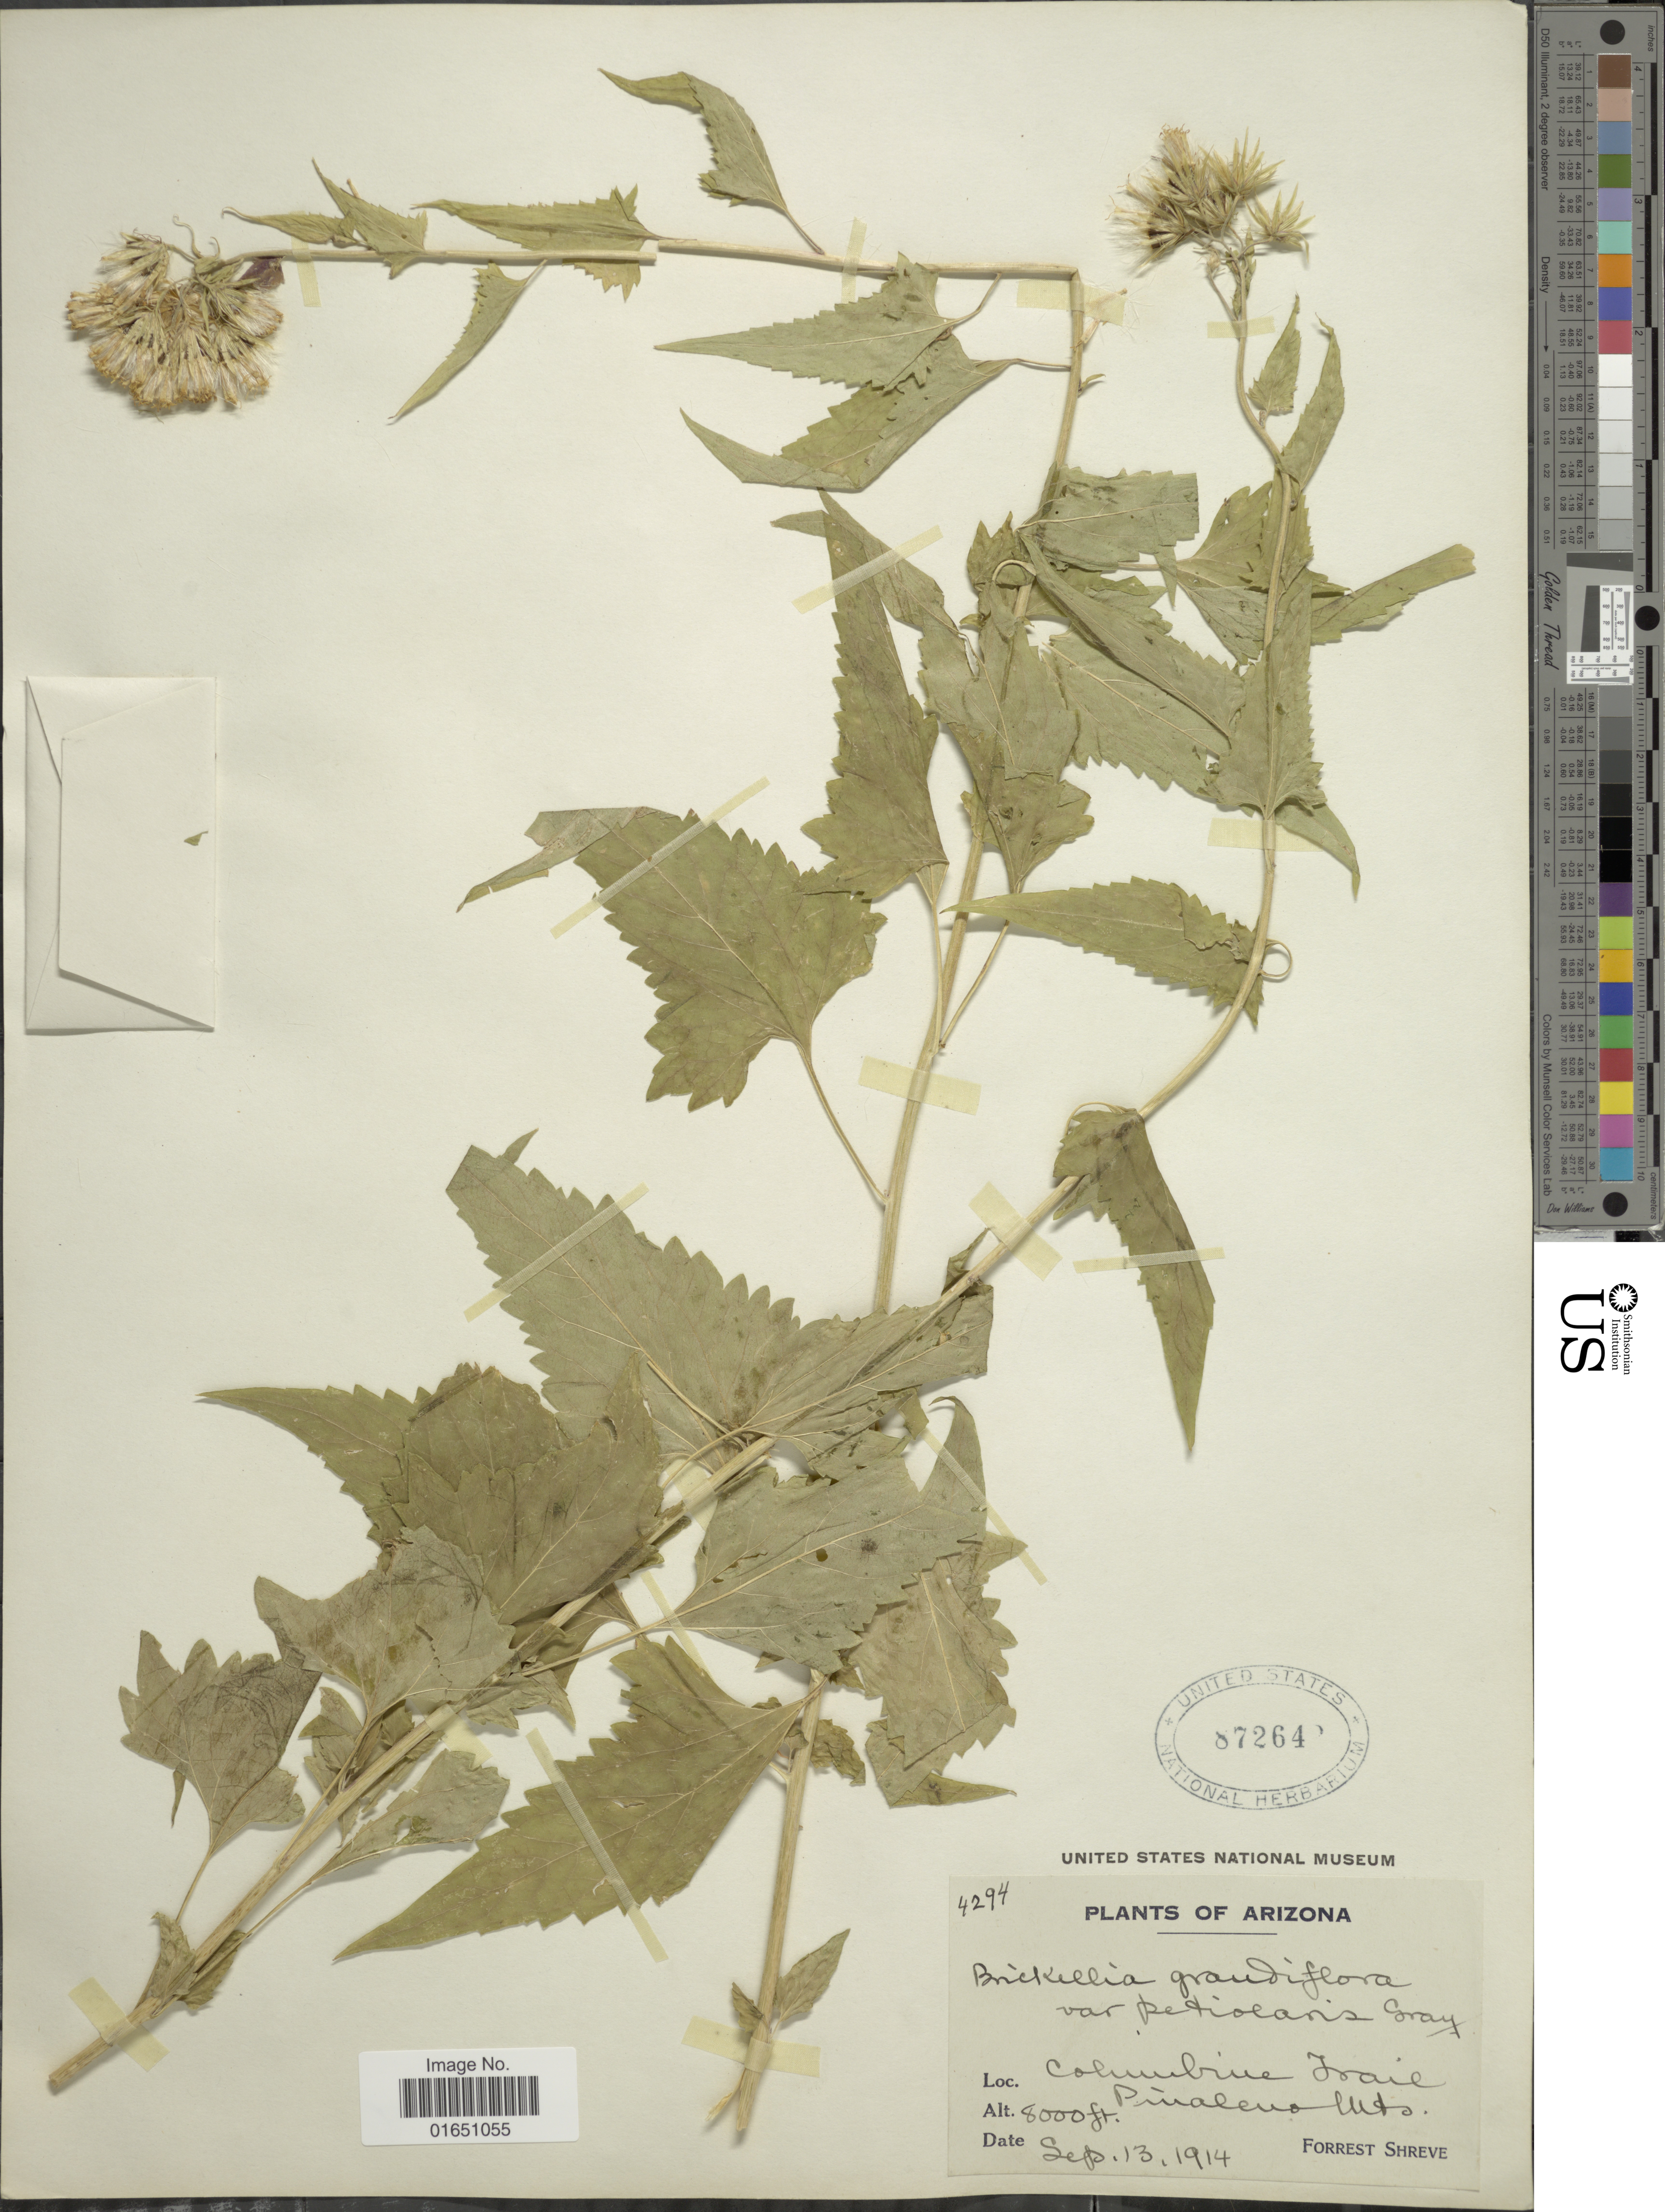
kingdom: Plantae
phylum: Tracheophyta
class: Magnoliopsida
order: Asterales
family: Asteraceae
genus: Brickellia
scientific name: Brickellia grandiflora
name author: (Hook.) Nutt.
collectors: F. Shreve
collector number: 4294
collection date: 1914-09-13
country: United States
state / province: Arizona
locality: Columbine Iraie, Pinaleno Mts.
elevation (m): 2438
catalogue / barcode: US 87264